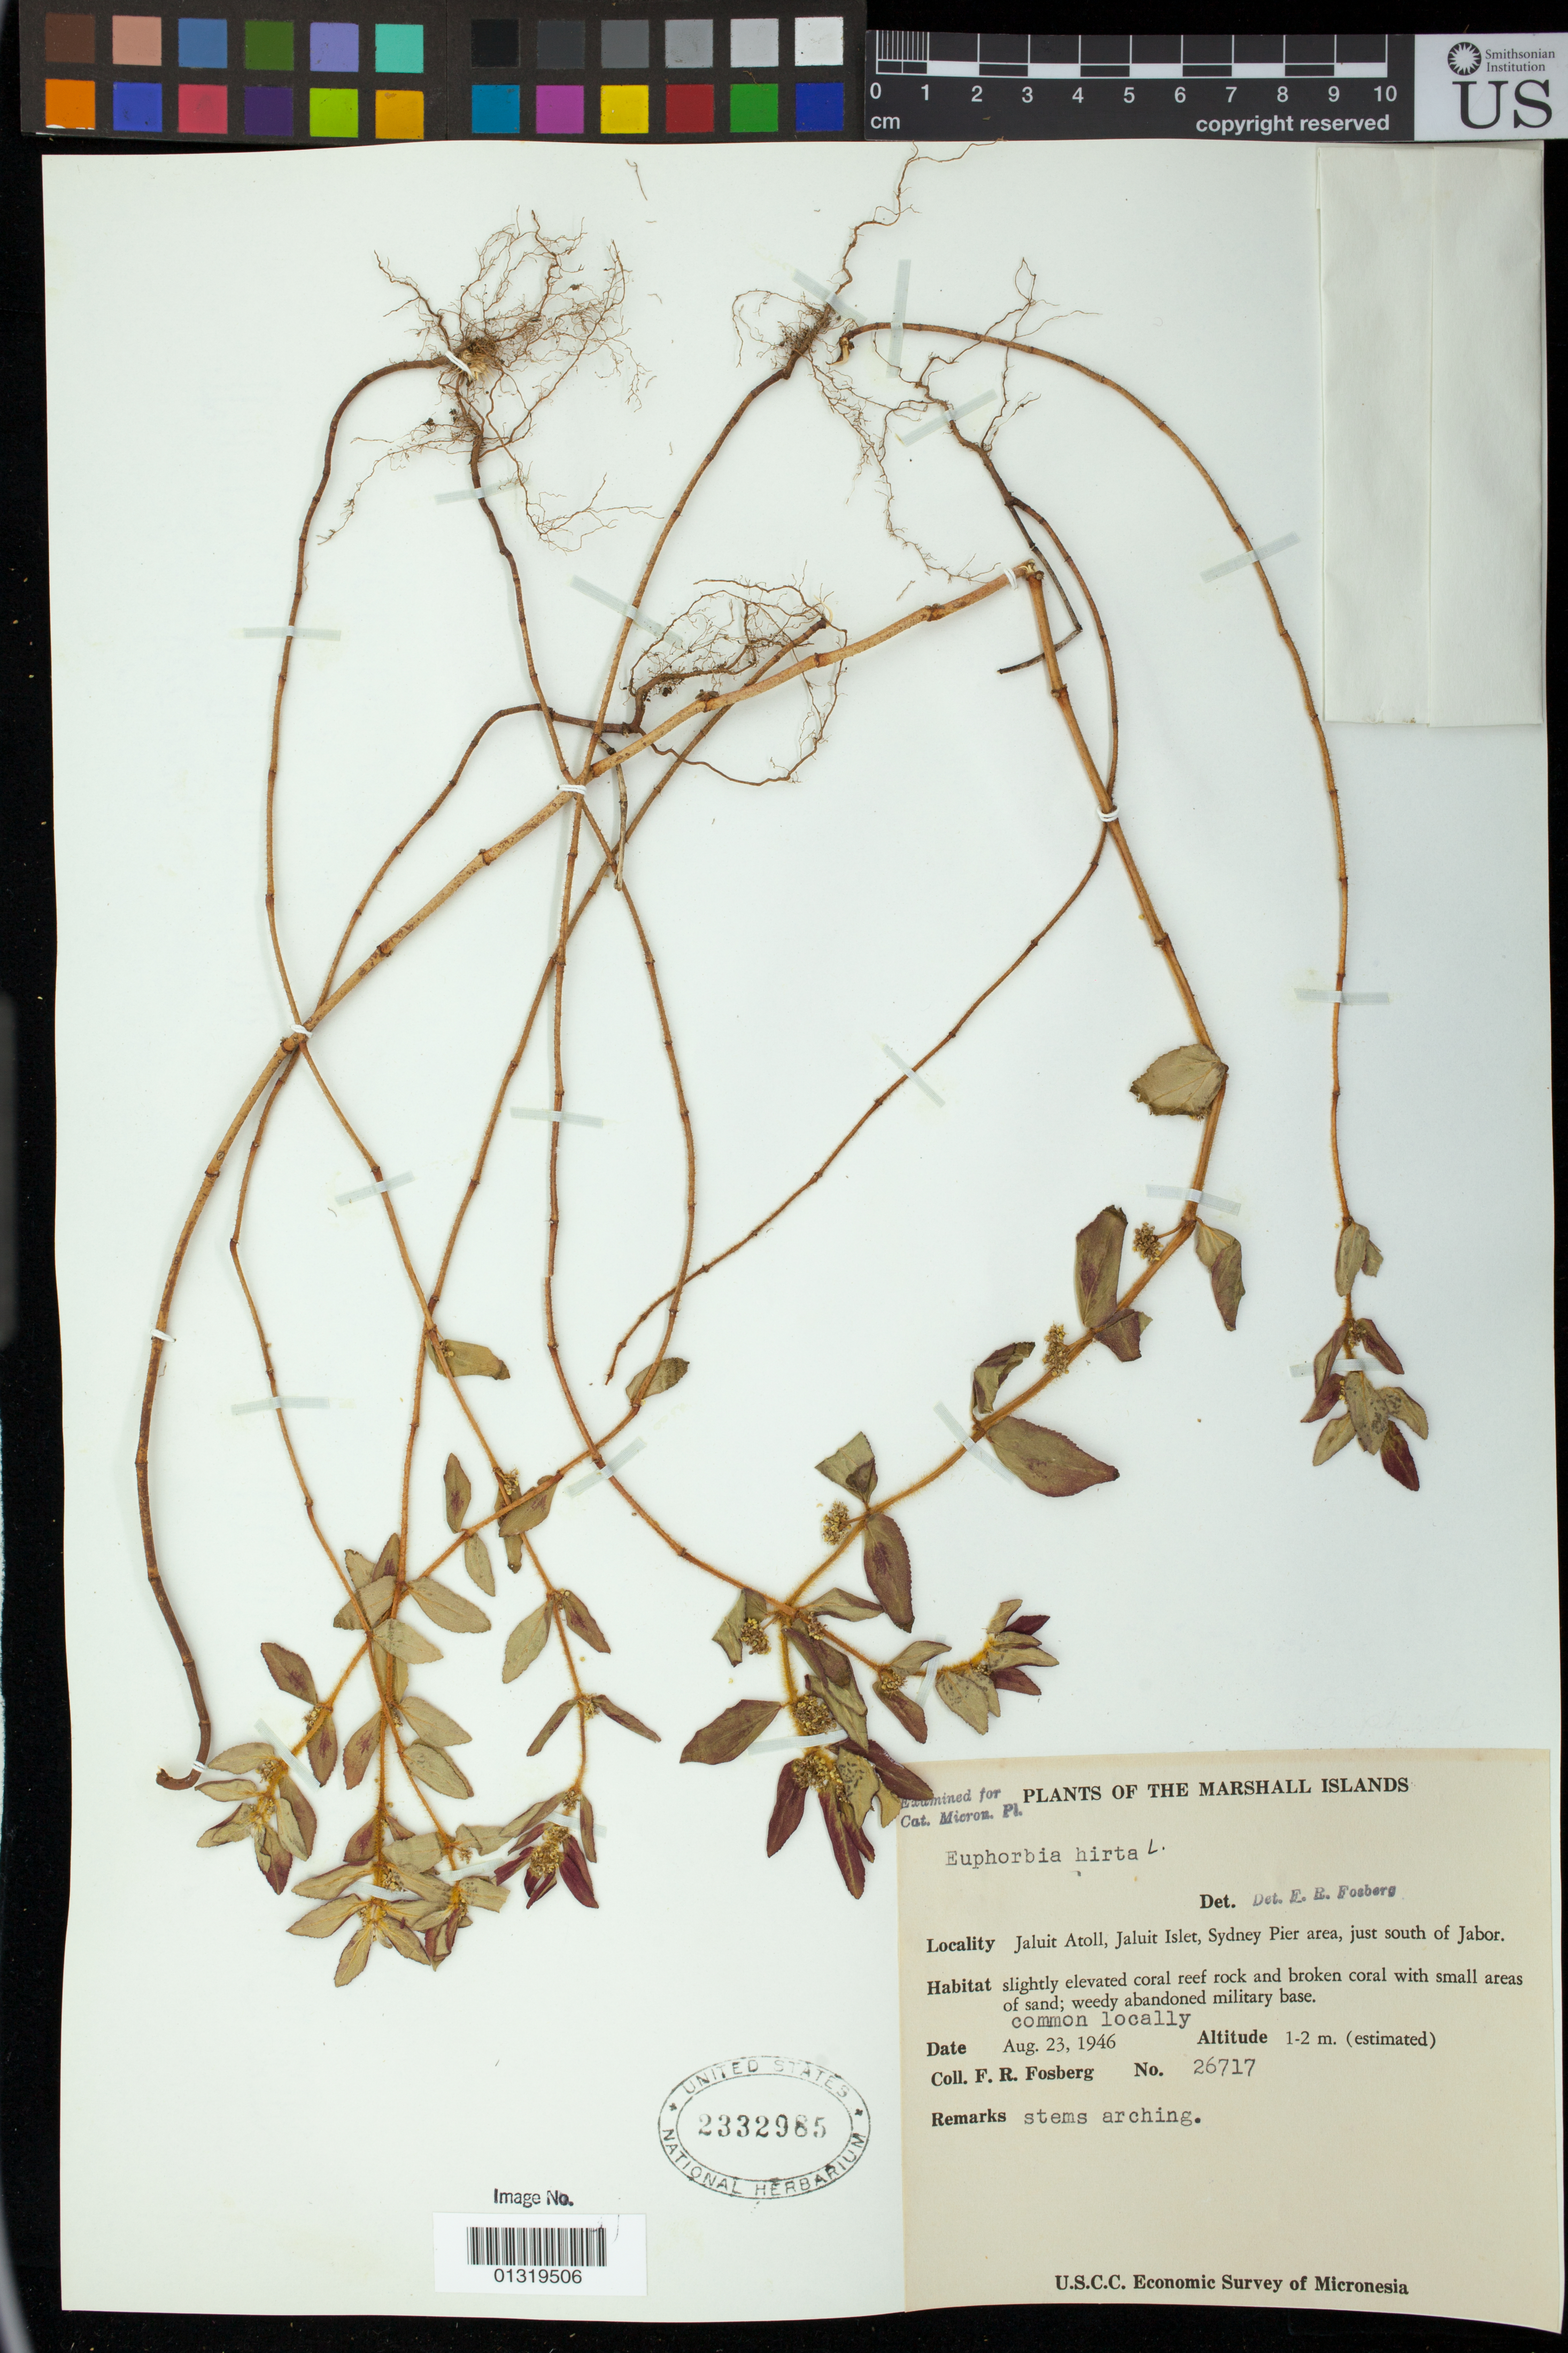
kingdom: Plantae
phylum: Tracheophyta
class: Magnoliopsida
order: Malpighiales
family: Euphorbiaceae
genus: Euphorbia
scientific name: Euphorbia hirta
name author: L.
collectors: F. R. Fosberg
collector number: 26717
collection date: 1946-08-23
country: Marshall Islands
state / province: Jaluit Atoll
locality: Jaluit Islet, Sydney Pier area, just south of Jabor.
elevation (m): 1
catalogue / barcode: US 2332985